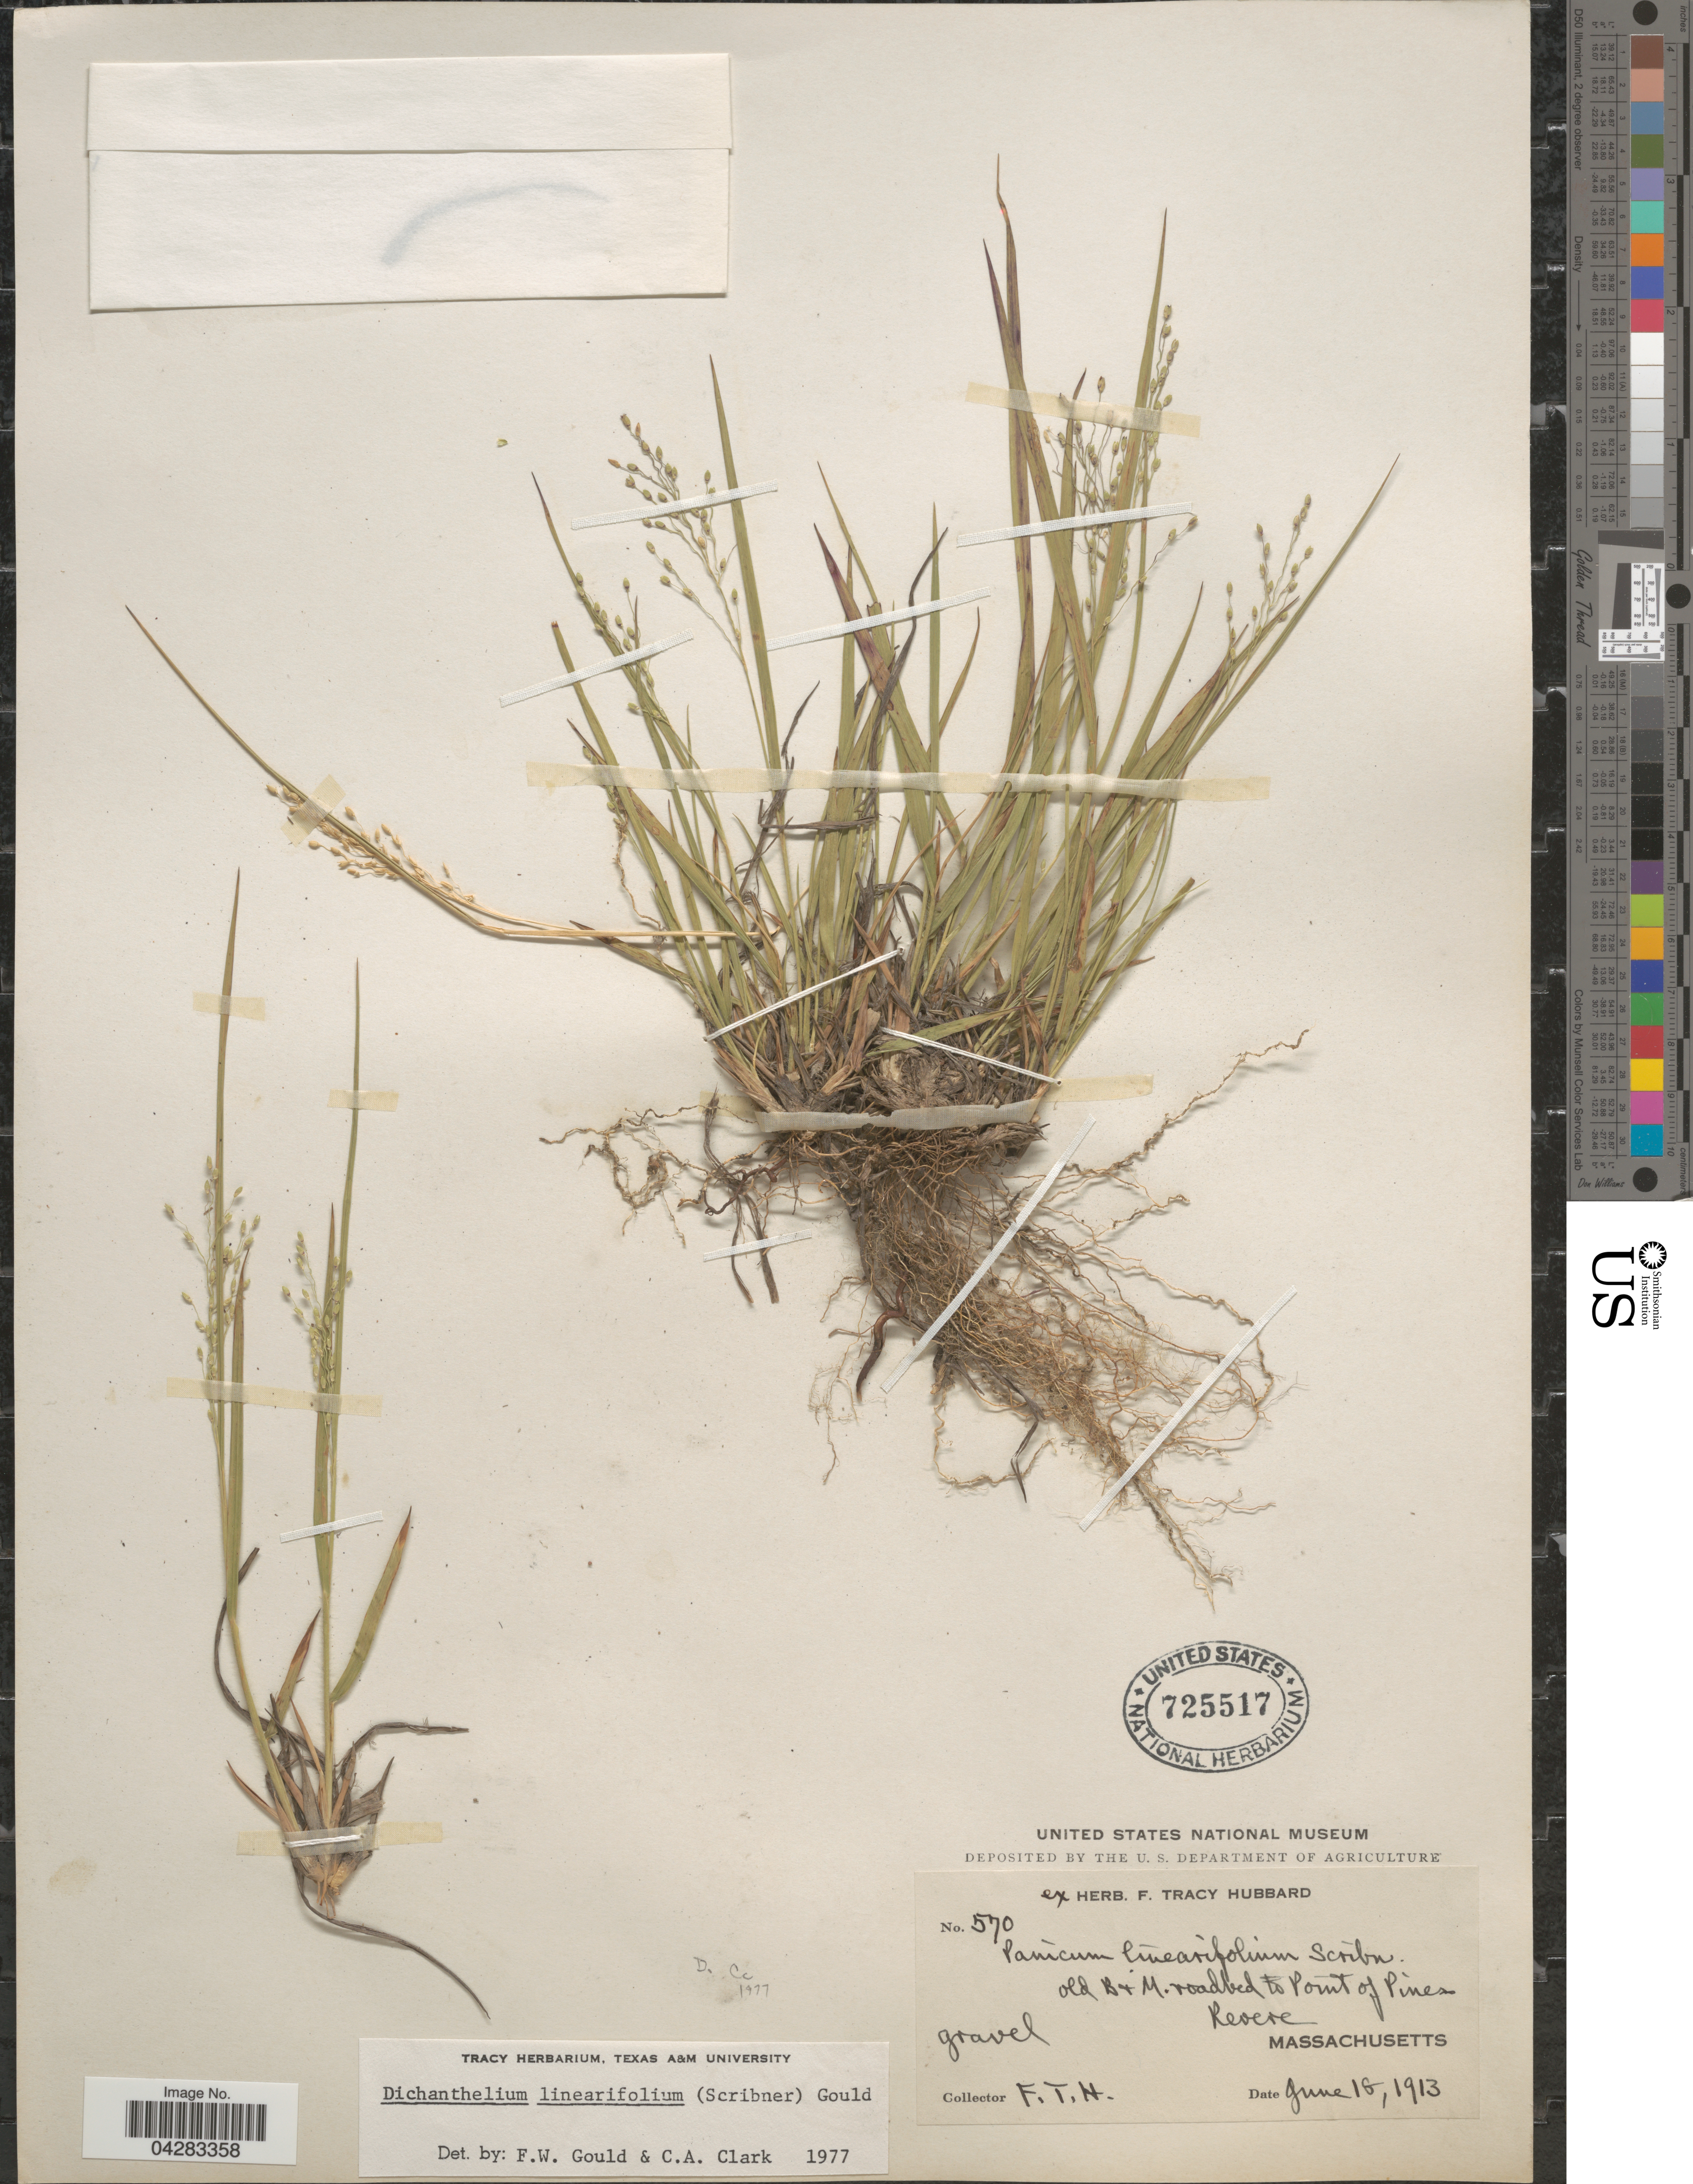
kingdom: Plantae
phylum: Tracheophyta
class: Liliopsida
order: Poales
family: Poaceae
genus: Dichanthelium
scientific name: Dichanthelium linearifolium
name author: (Scribn.) Gould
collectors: F. T. Hubbard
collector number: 570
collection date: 1913-06-18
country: United States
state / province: Massachusetts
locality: Old B + M. roadbed to Point of Pines. Revere.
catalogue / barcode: US 725517